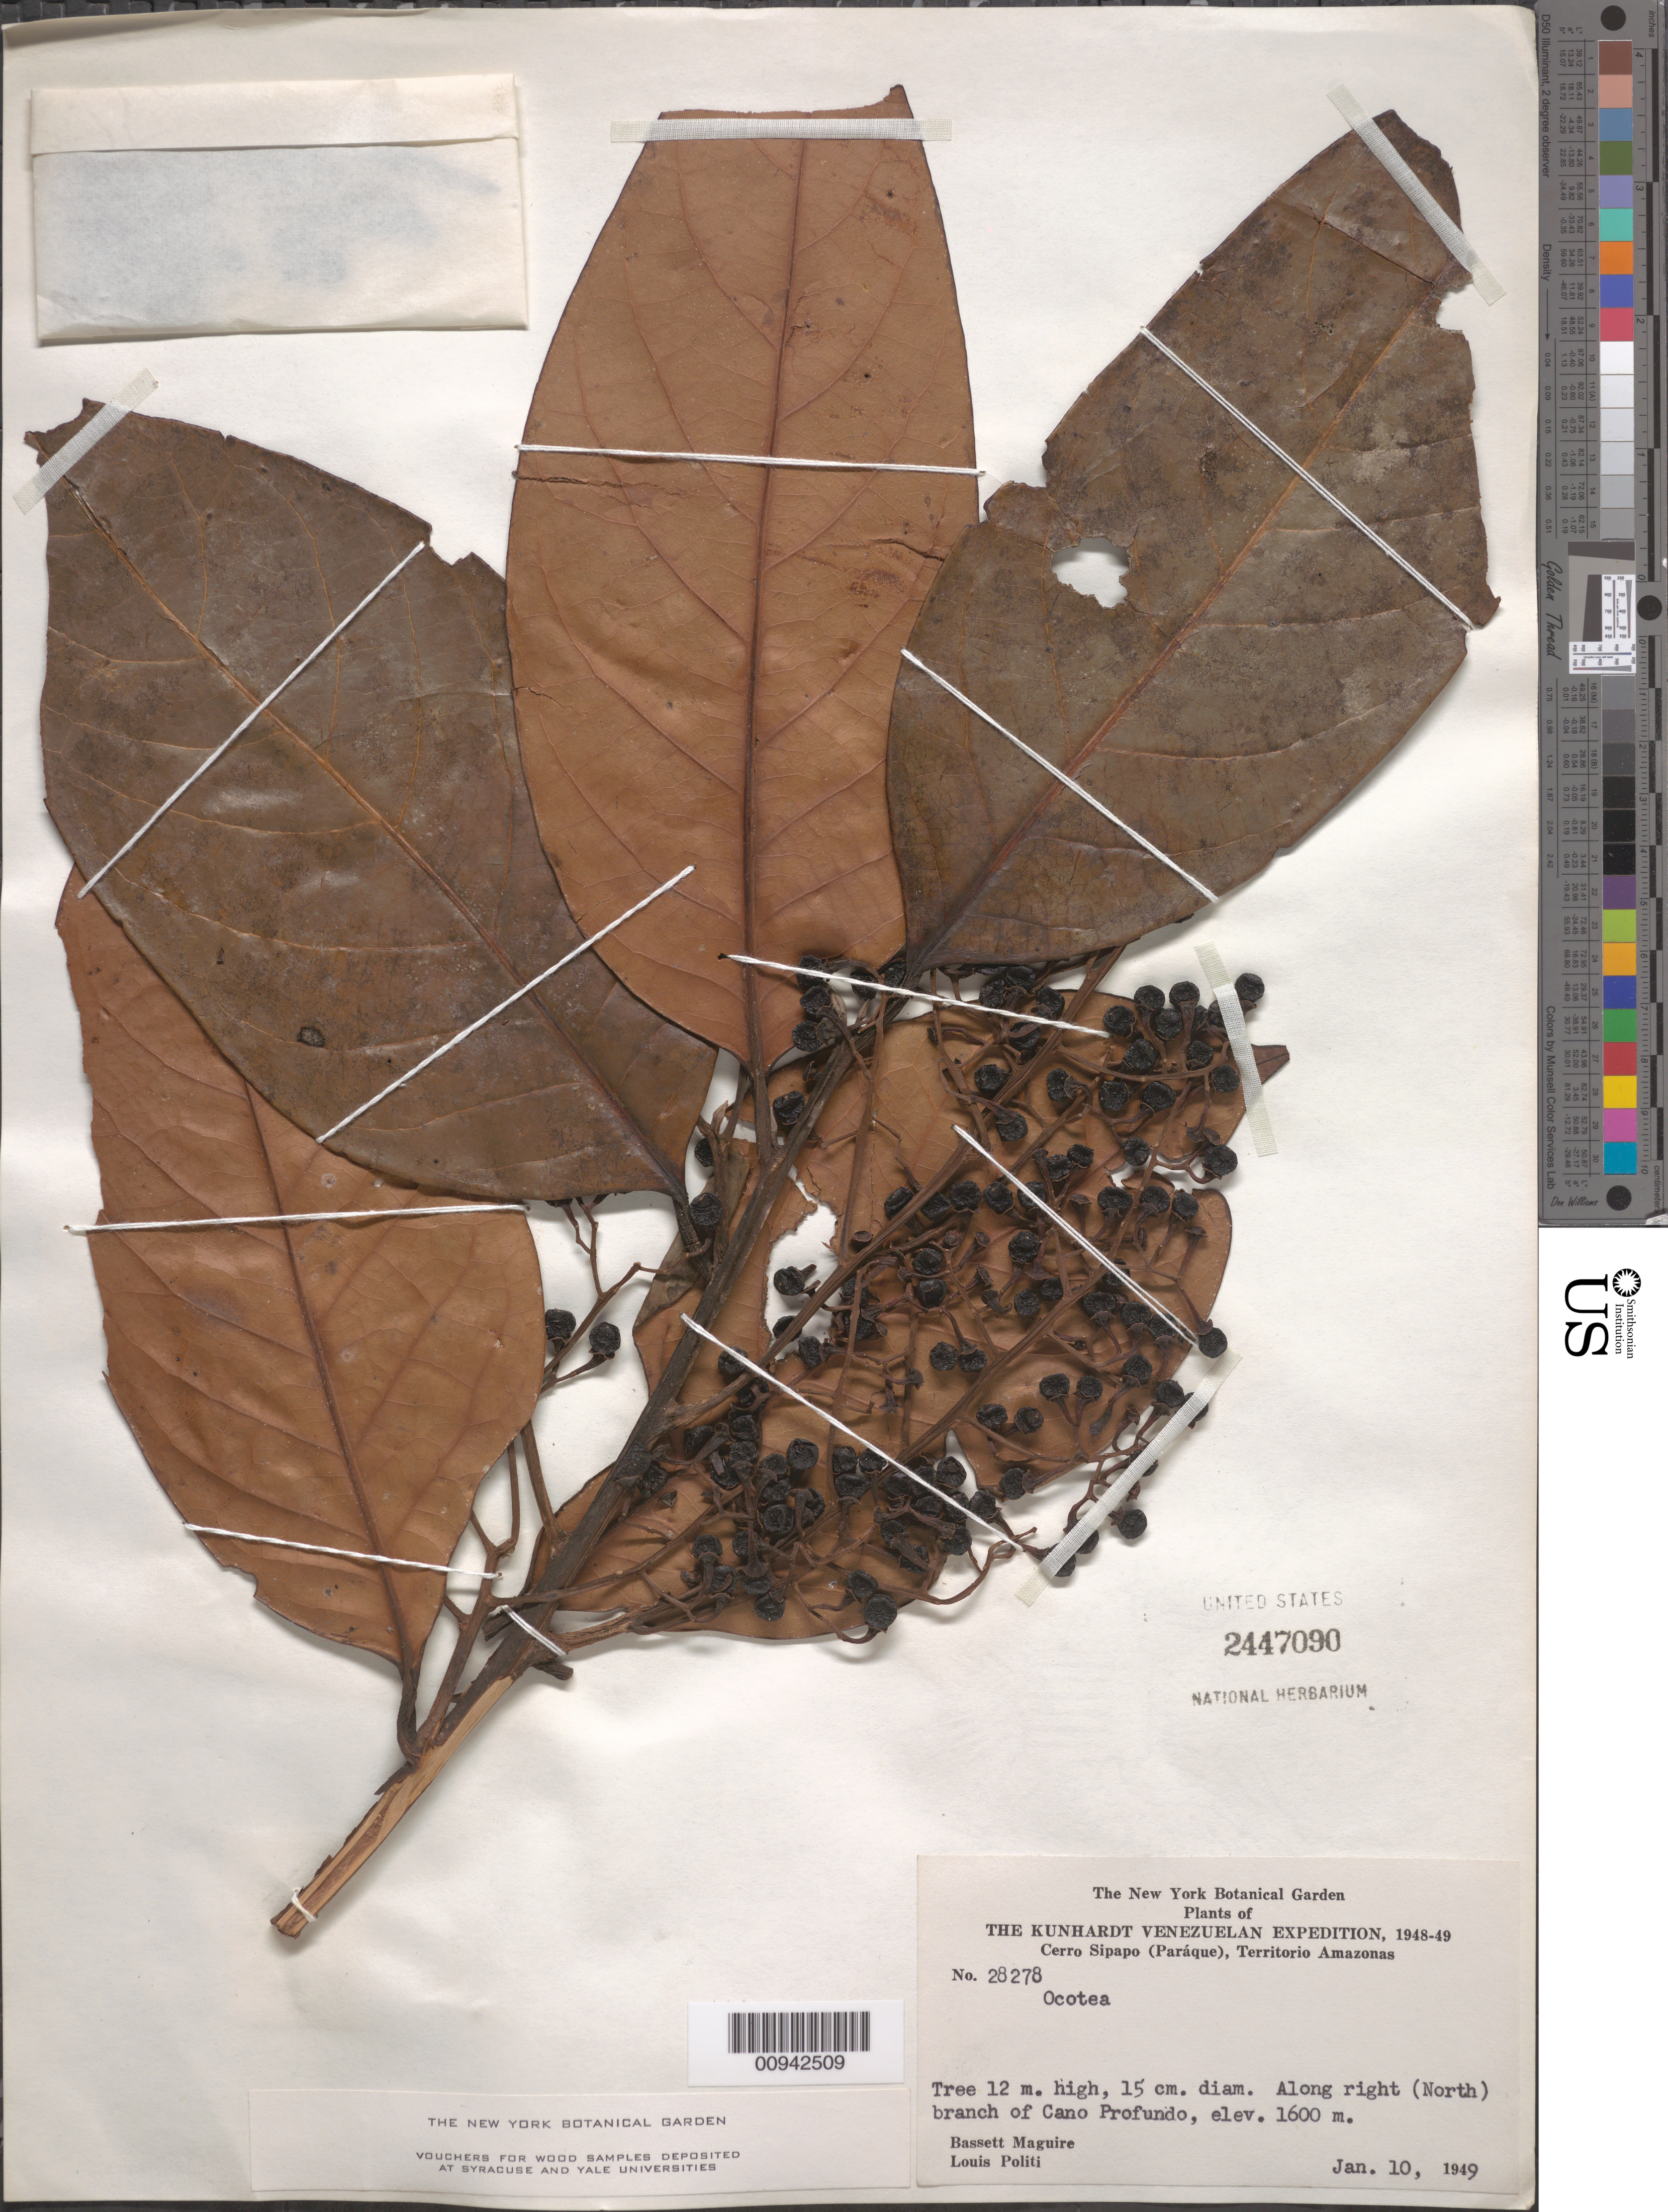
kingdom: Plantae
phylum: Tracheophyta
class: Magnoliopsida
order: Laurales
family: Lauraceae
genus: Ocotea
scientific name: Ocotea sp.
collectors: B. Maguire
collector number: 28278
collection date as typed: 10-Jan-49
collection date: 1949-01-10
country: Venezuela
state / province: Amazonas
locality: Cerro Sipapo (Paráque), Caño Profundo, right (North) branch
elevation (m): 1600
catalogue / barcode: US 2447090